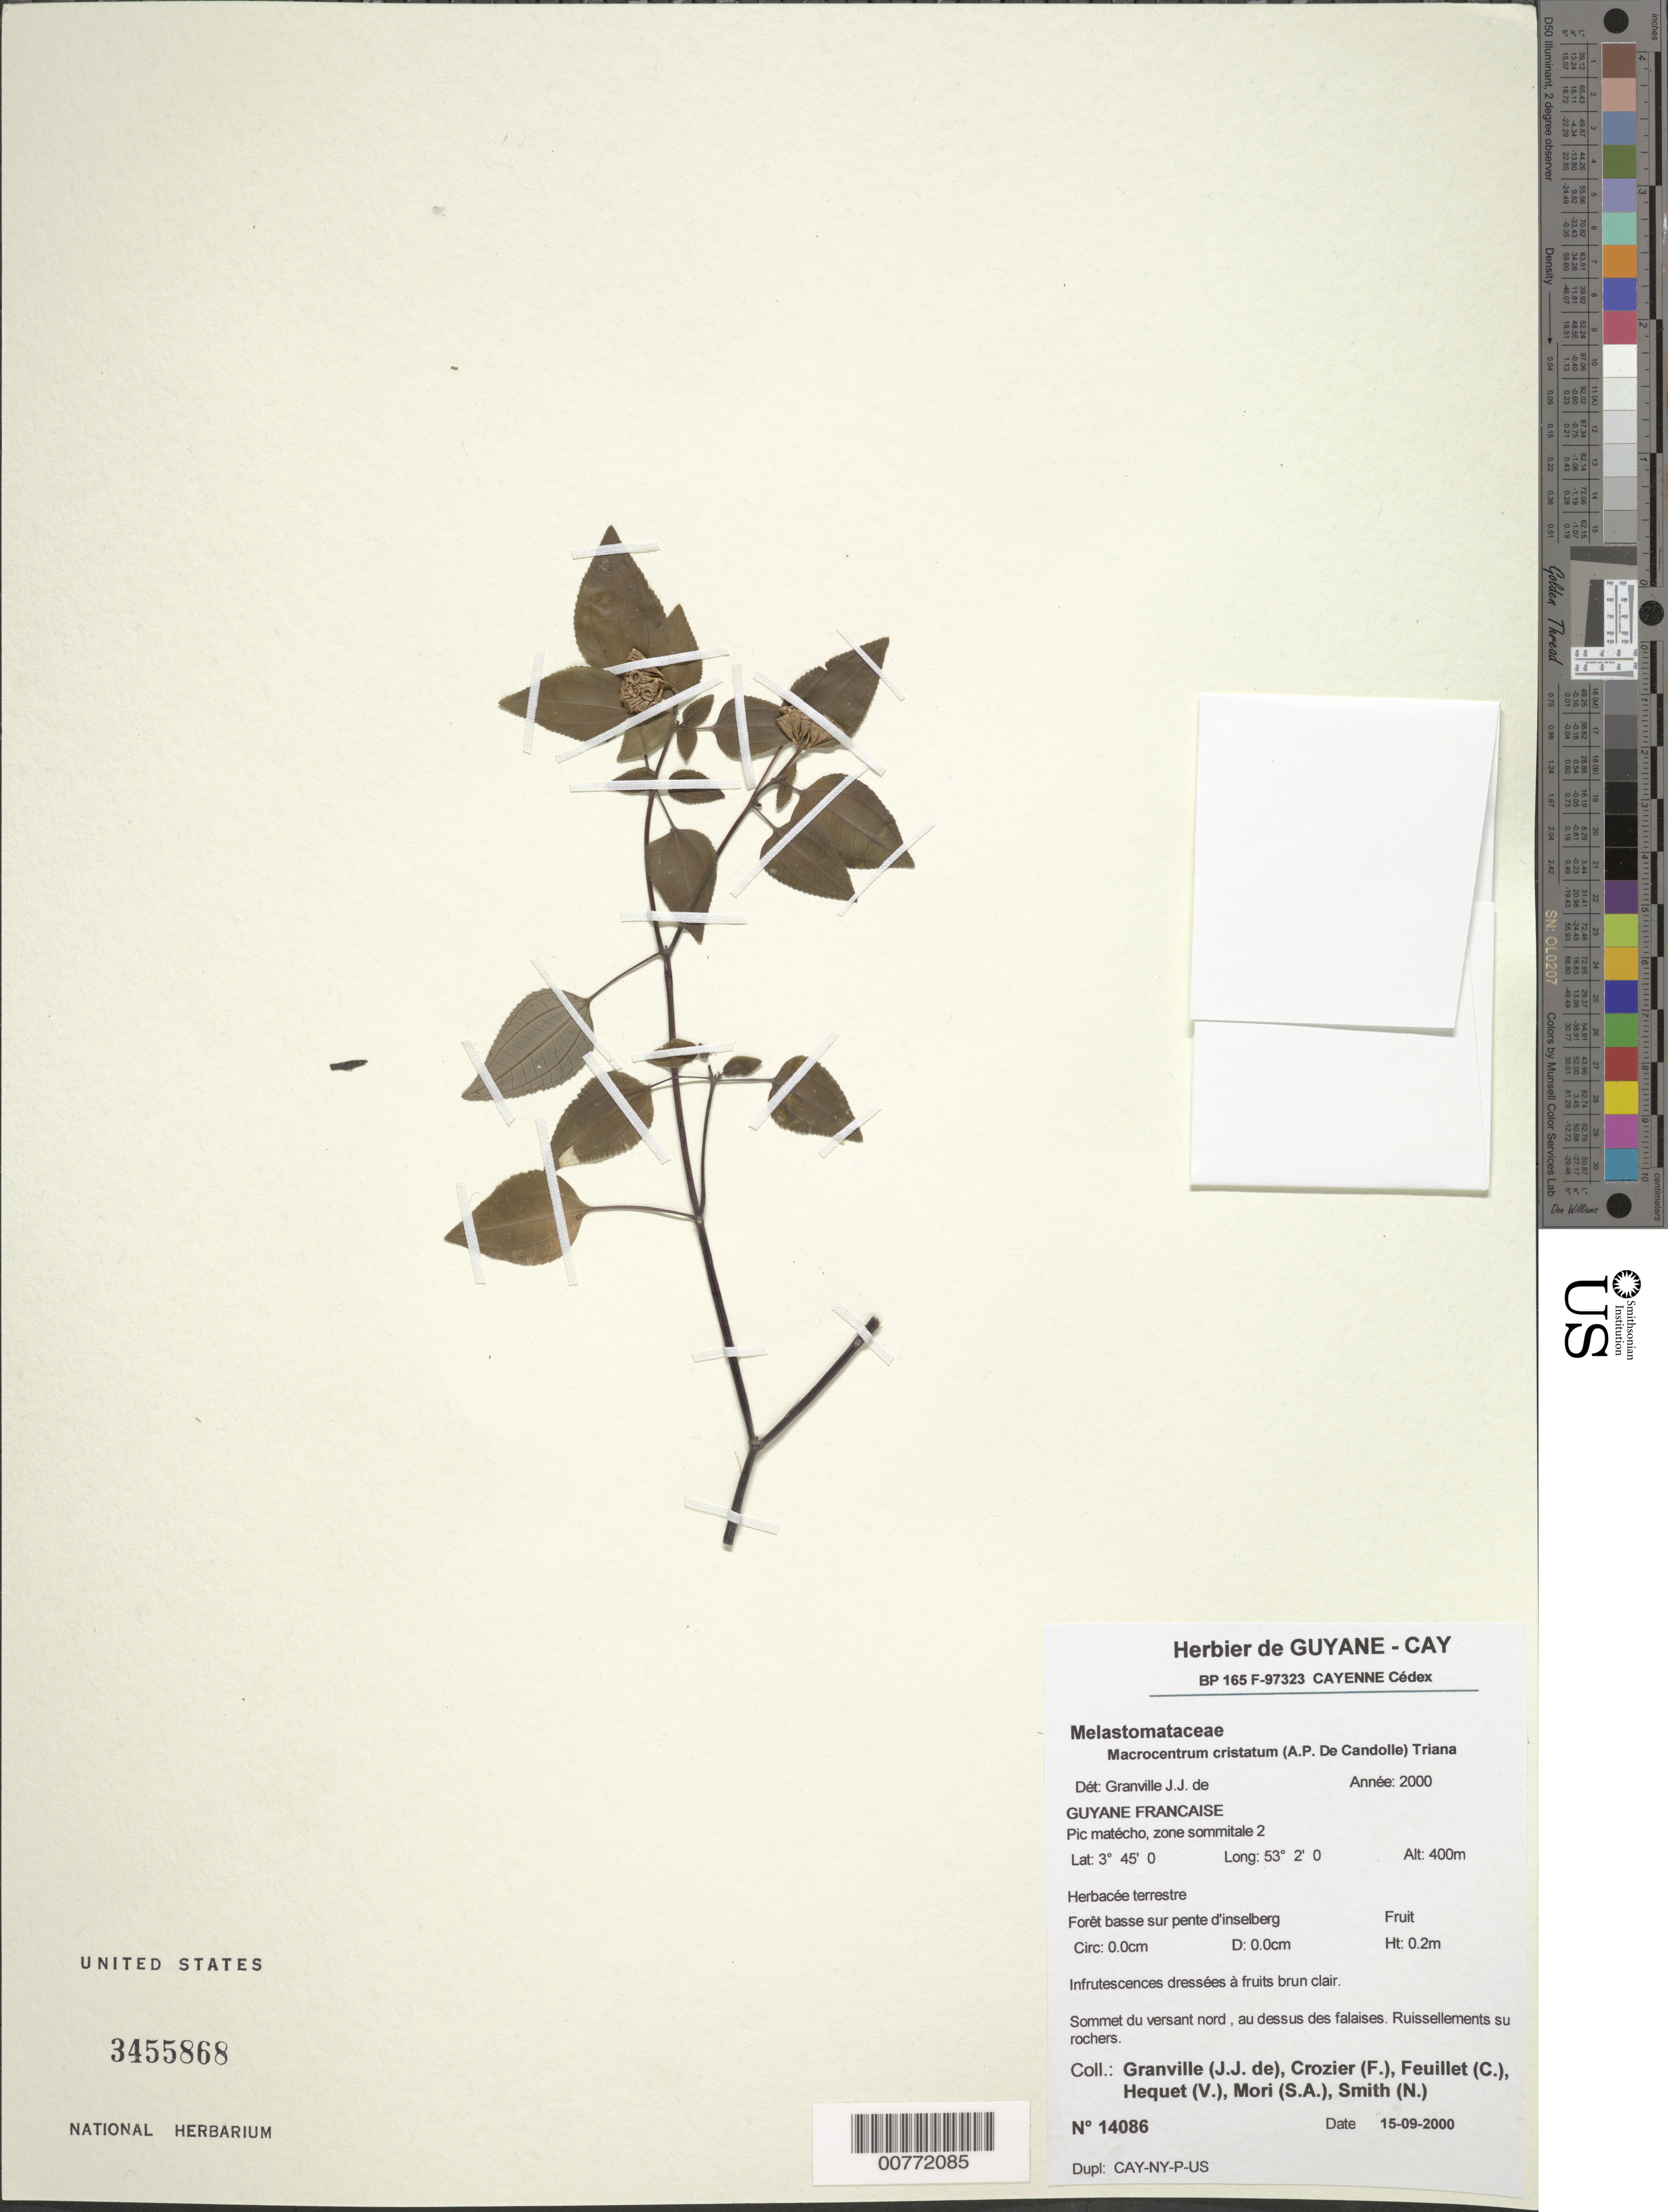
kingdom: Plantae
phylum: Tracheophyta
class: Magnoliopsida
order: Myrtales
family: Melastomataceae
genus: Macrocentrum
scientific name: Macrocentrum cristatum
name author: (DC.) Triana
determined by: Granville, J. J. de, (CAY), Institut de Recherche pour le Developpement (IRD) (FRENCH GUIANA)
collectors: J.-J. de Granville, F. Crozier, C. Feuillet, V. Hequet, S. Mori & N. Smith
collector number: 14086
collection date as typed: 15-Sep-00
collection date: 2000-09-15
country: French Guiana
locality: Pic Matécho, zone sommitale 2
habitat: Forêt basse sur pente inselberg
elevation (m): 400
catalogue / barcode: US 3455868